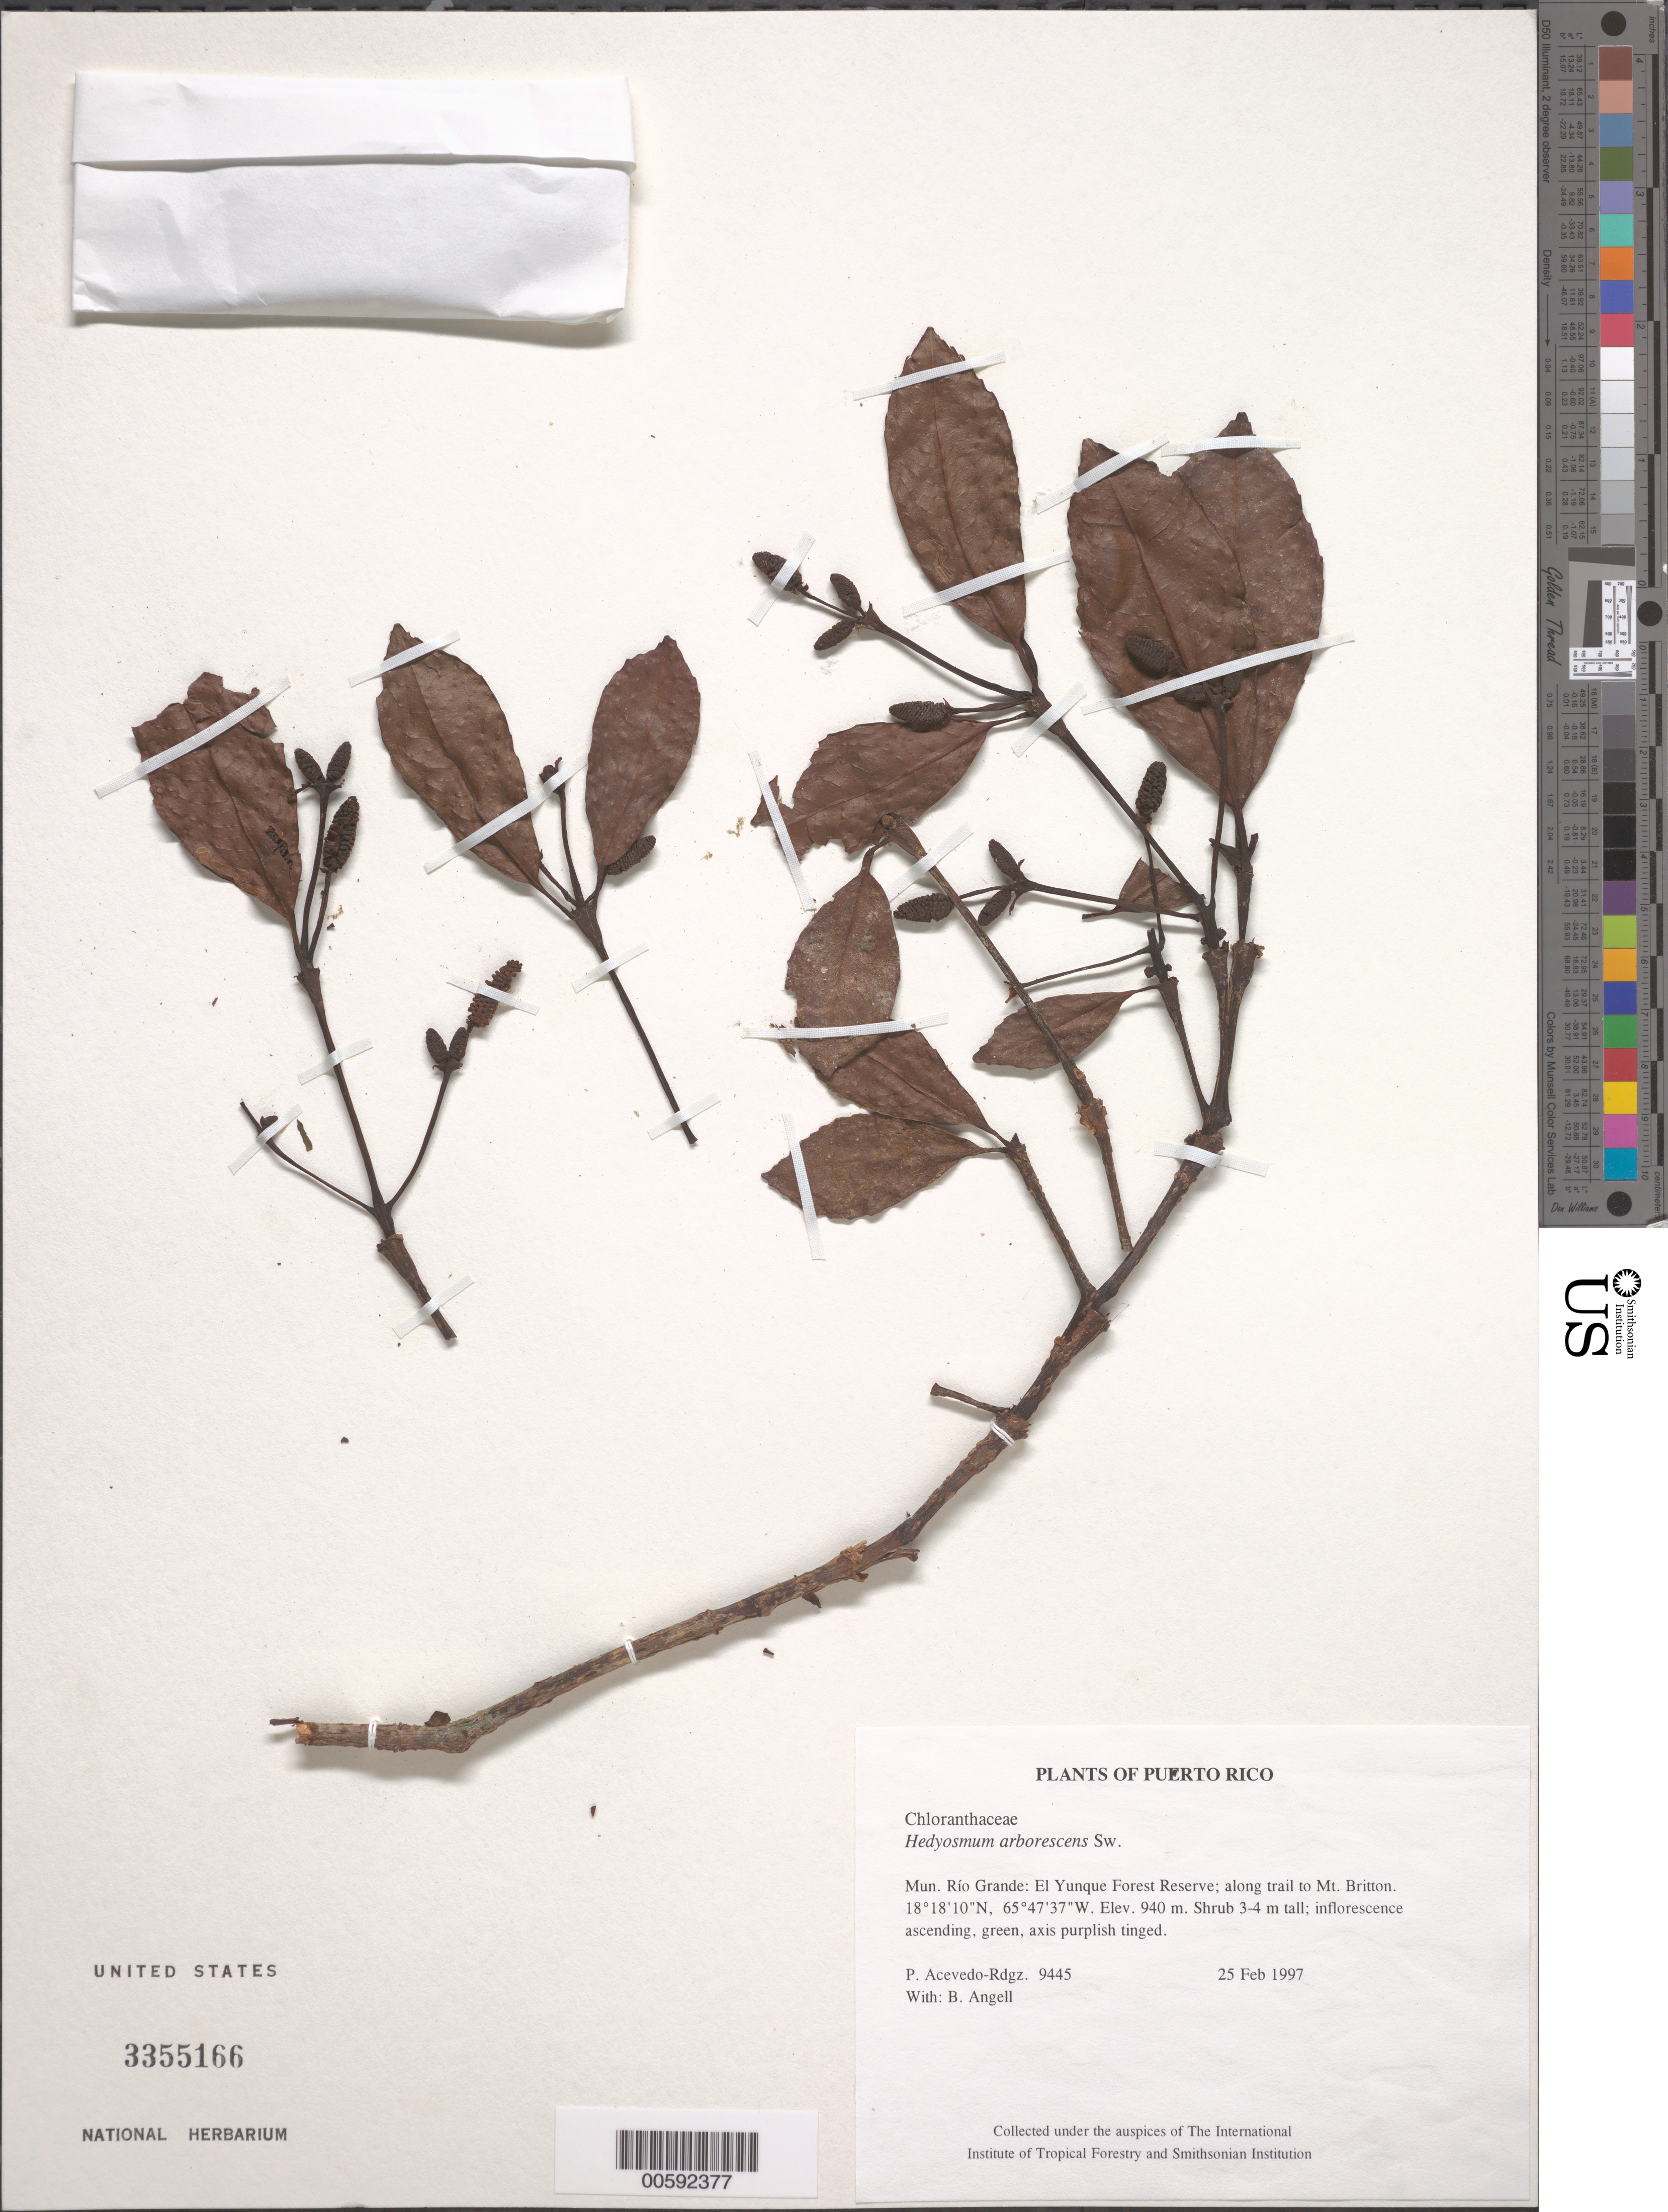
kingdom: Plantae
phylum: Tracheophyta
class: Magnoliopsida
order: Chloranthales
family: Chloranthaceae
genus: Hedyosmum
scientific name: Hedyosmum arborescens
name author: Sw.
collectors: P. Acevedo-Rodr. & Bobbi Angell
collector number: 9445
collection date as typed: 25 Feb 1997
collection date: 1997-02-25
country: Puerto Rico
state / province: Río Grande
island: Puerto Rico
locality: Río Grande: El Yunque Forest Reserve; along trail to Mt. Britton.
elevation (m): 940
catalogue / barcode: US 3355166